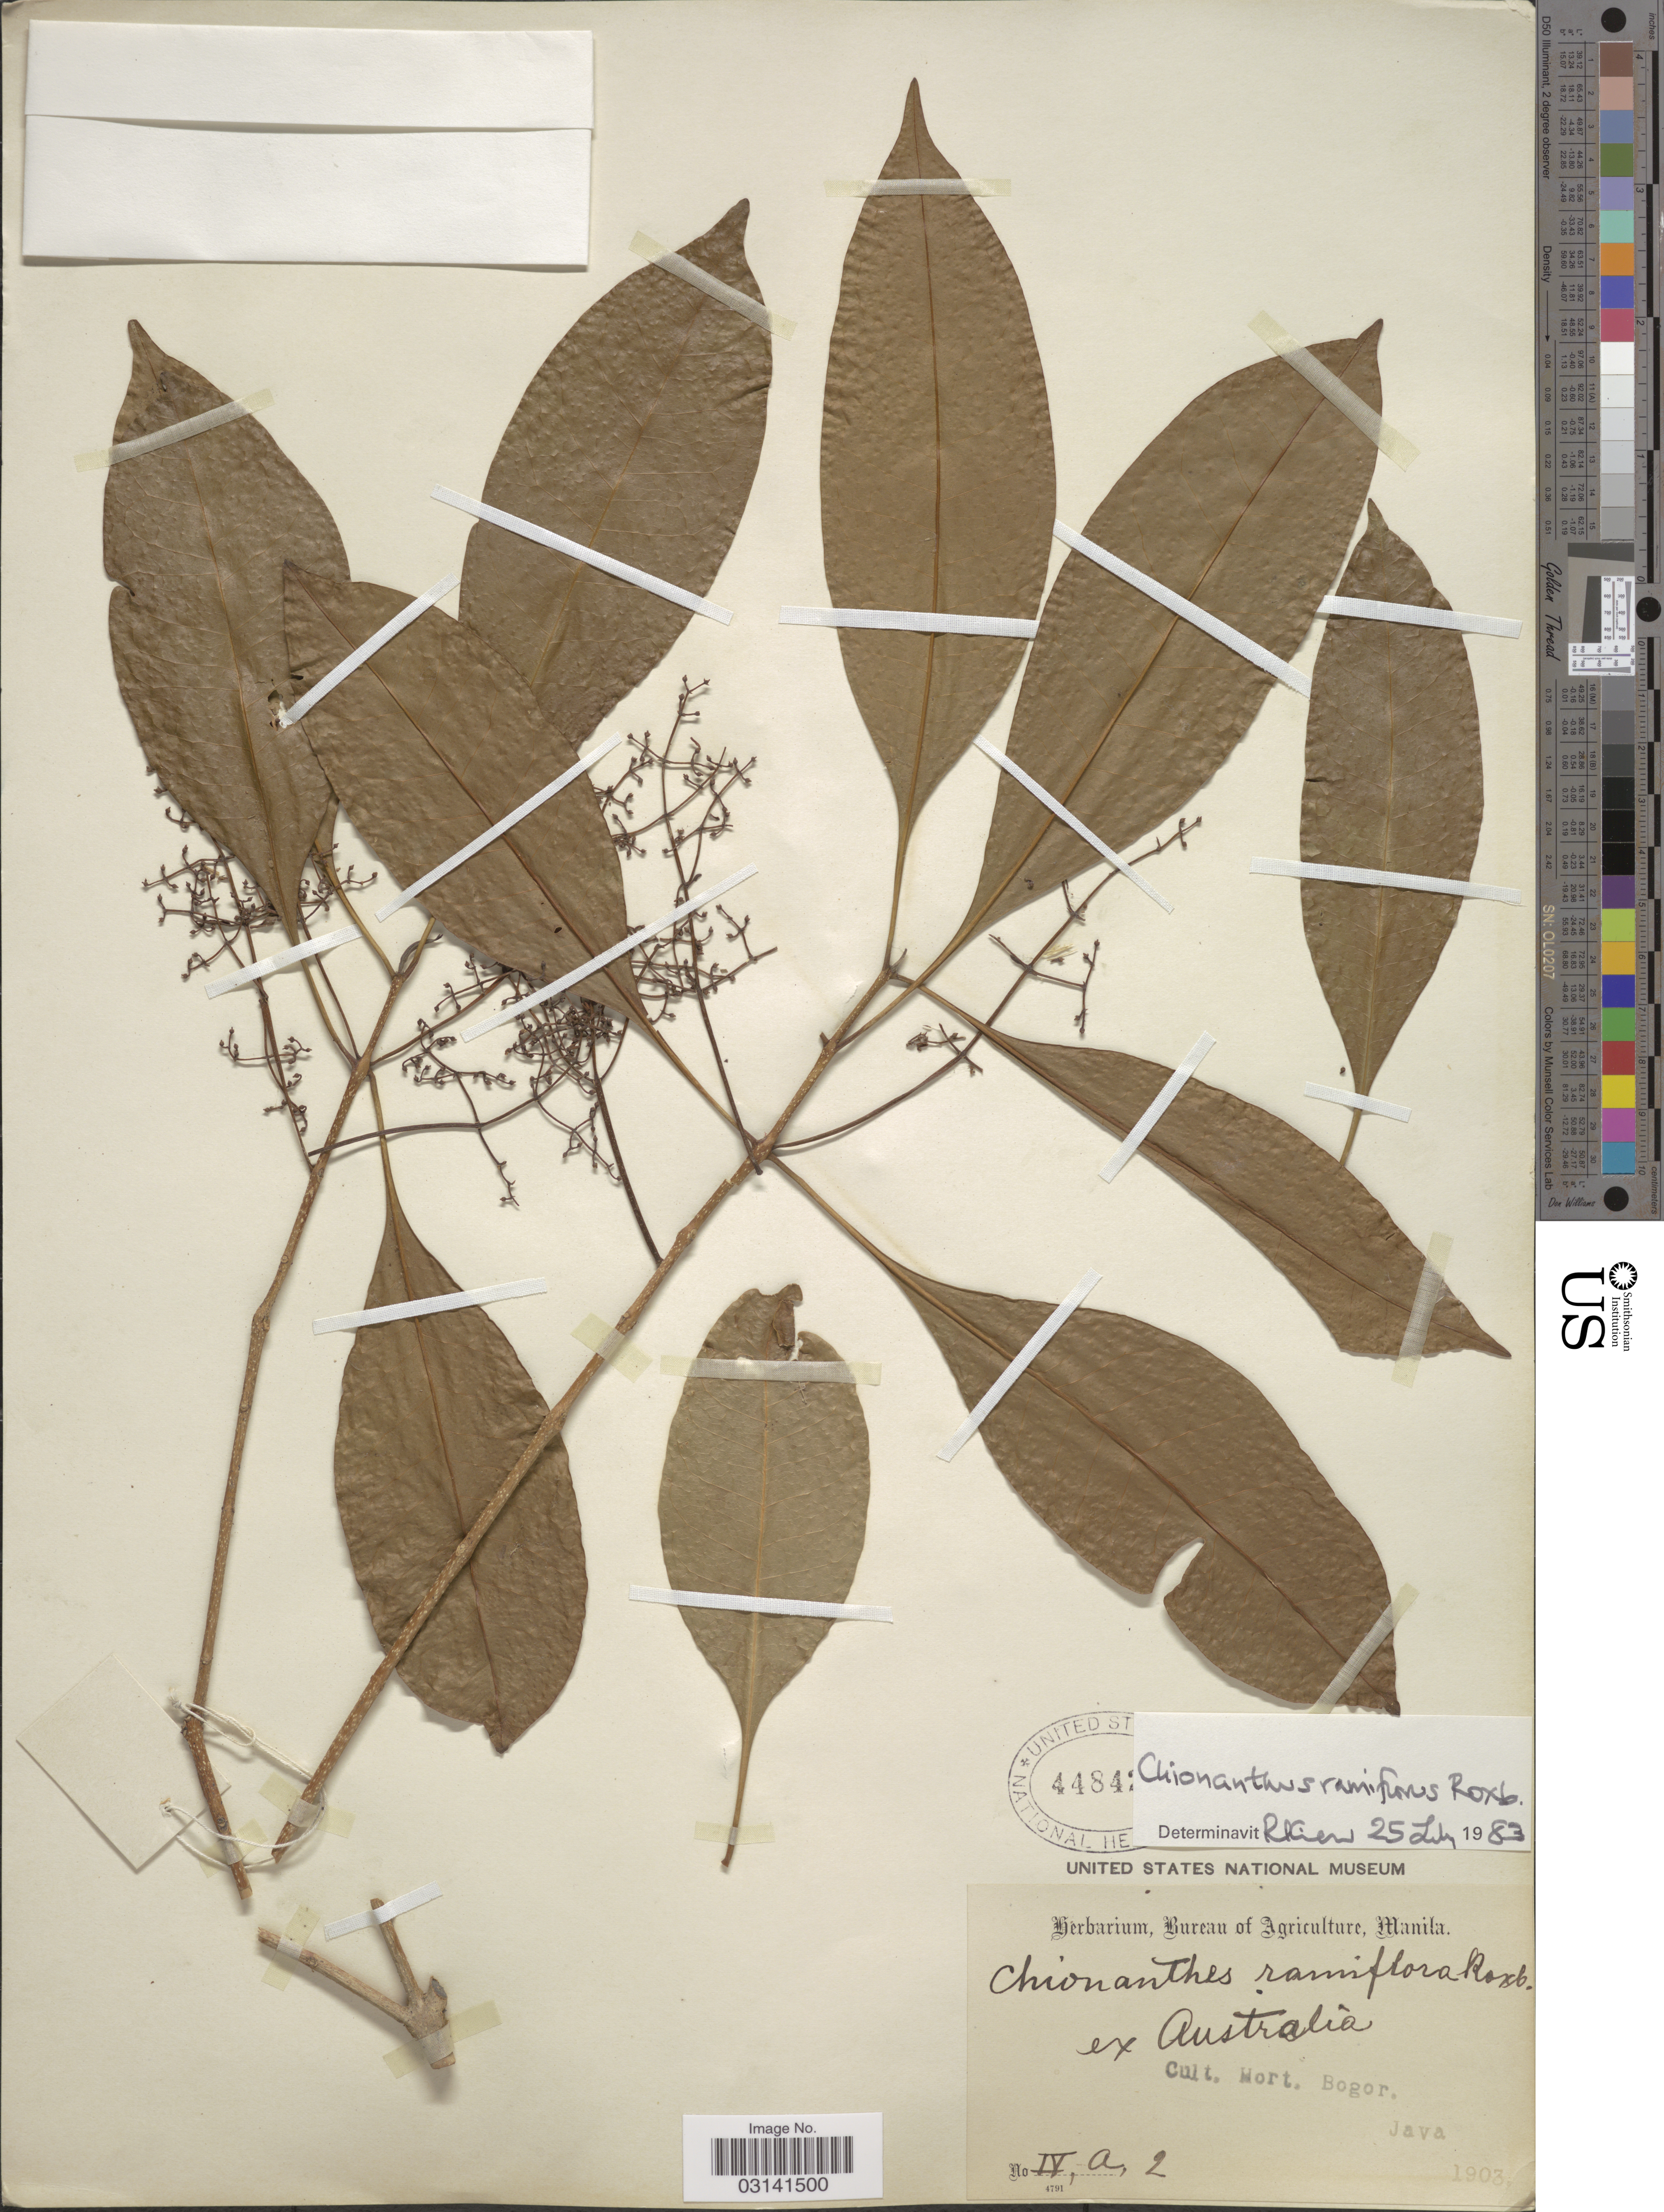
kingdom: Plantae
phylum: Tracheophyta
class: Magnoliopsida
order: Lamiales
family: Oleaceae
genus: Chionanthus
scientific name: Chionanthus ramiflorus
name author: Roxb.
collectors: ex Herb. Bur. Agric. Manila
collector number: IV, a, 2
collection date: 1903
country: Indonesia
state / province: Java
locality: Cult. Hort. Bogor, Java.